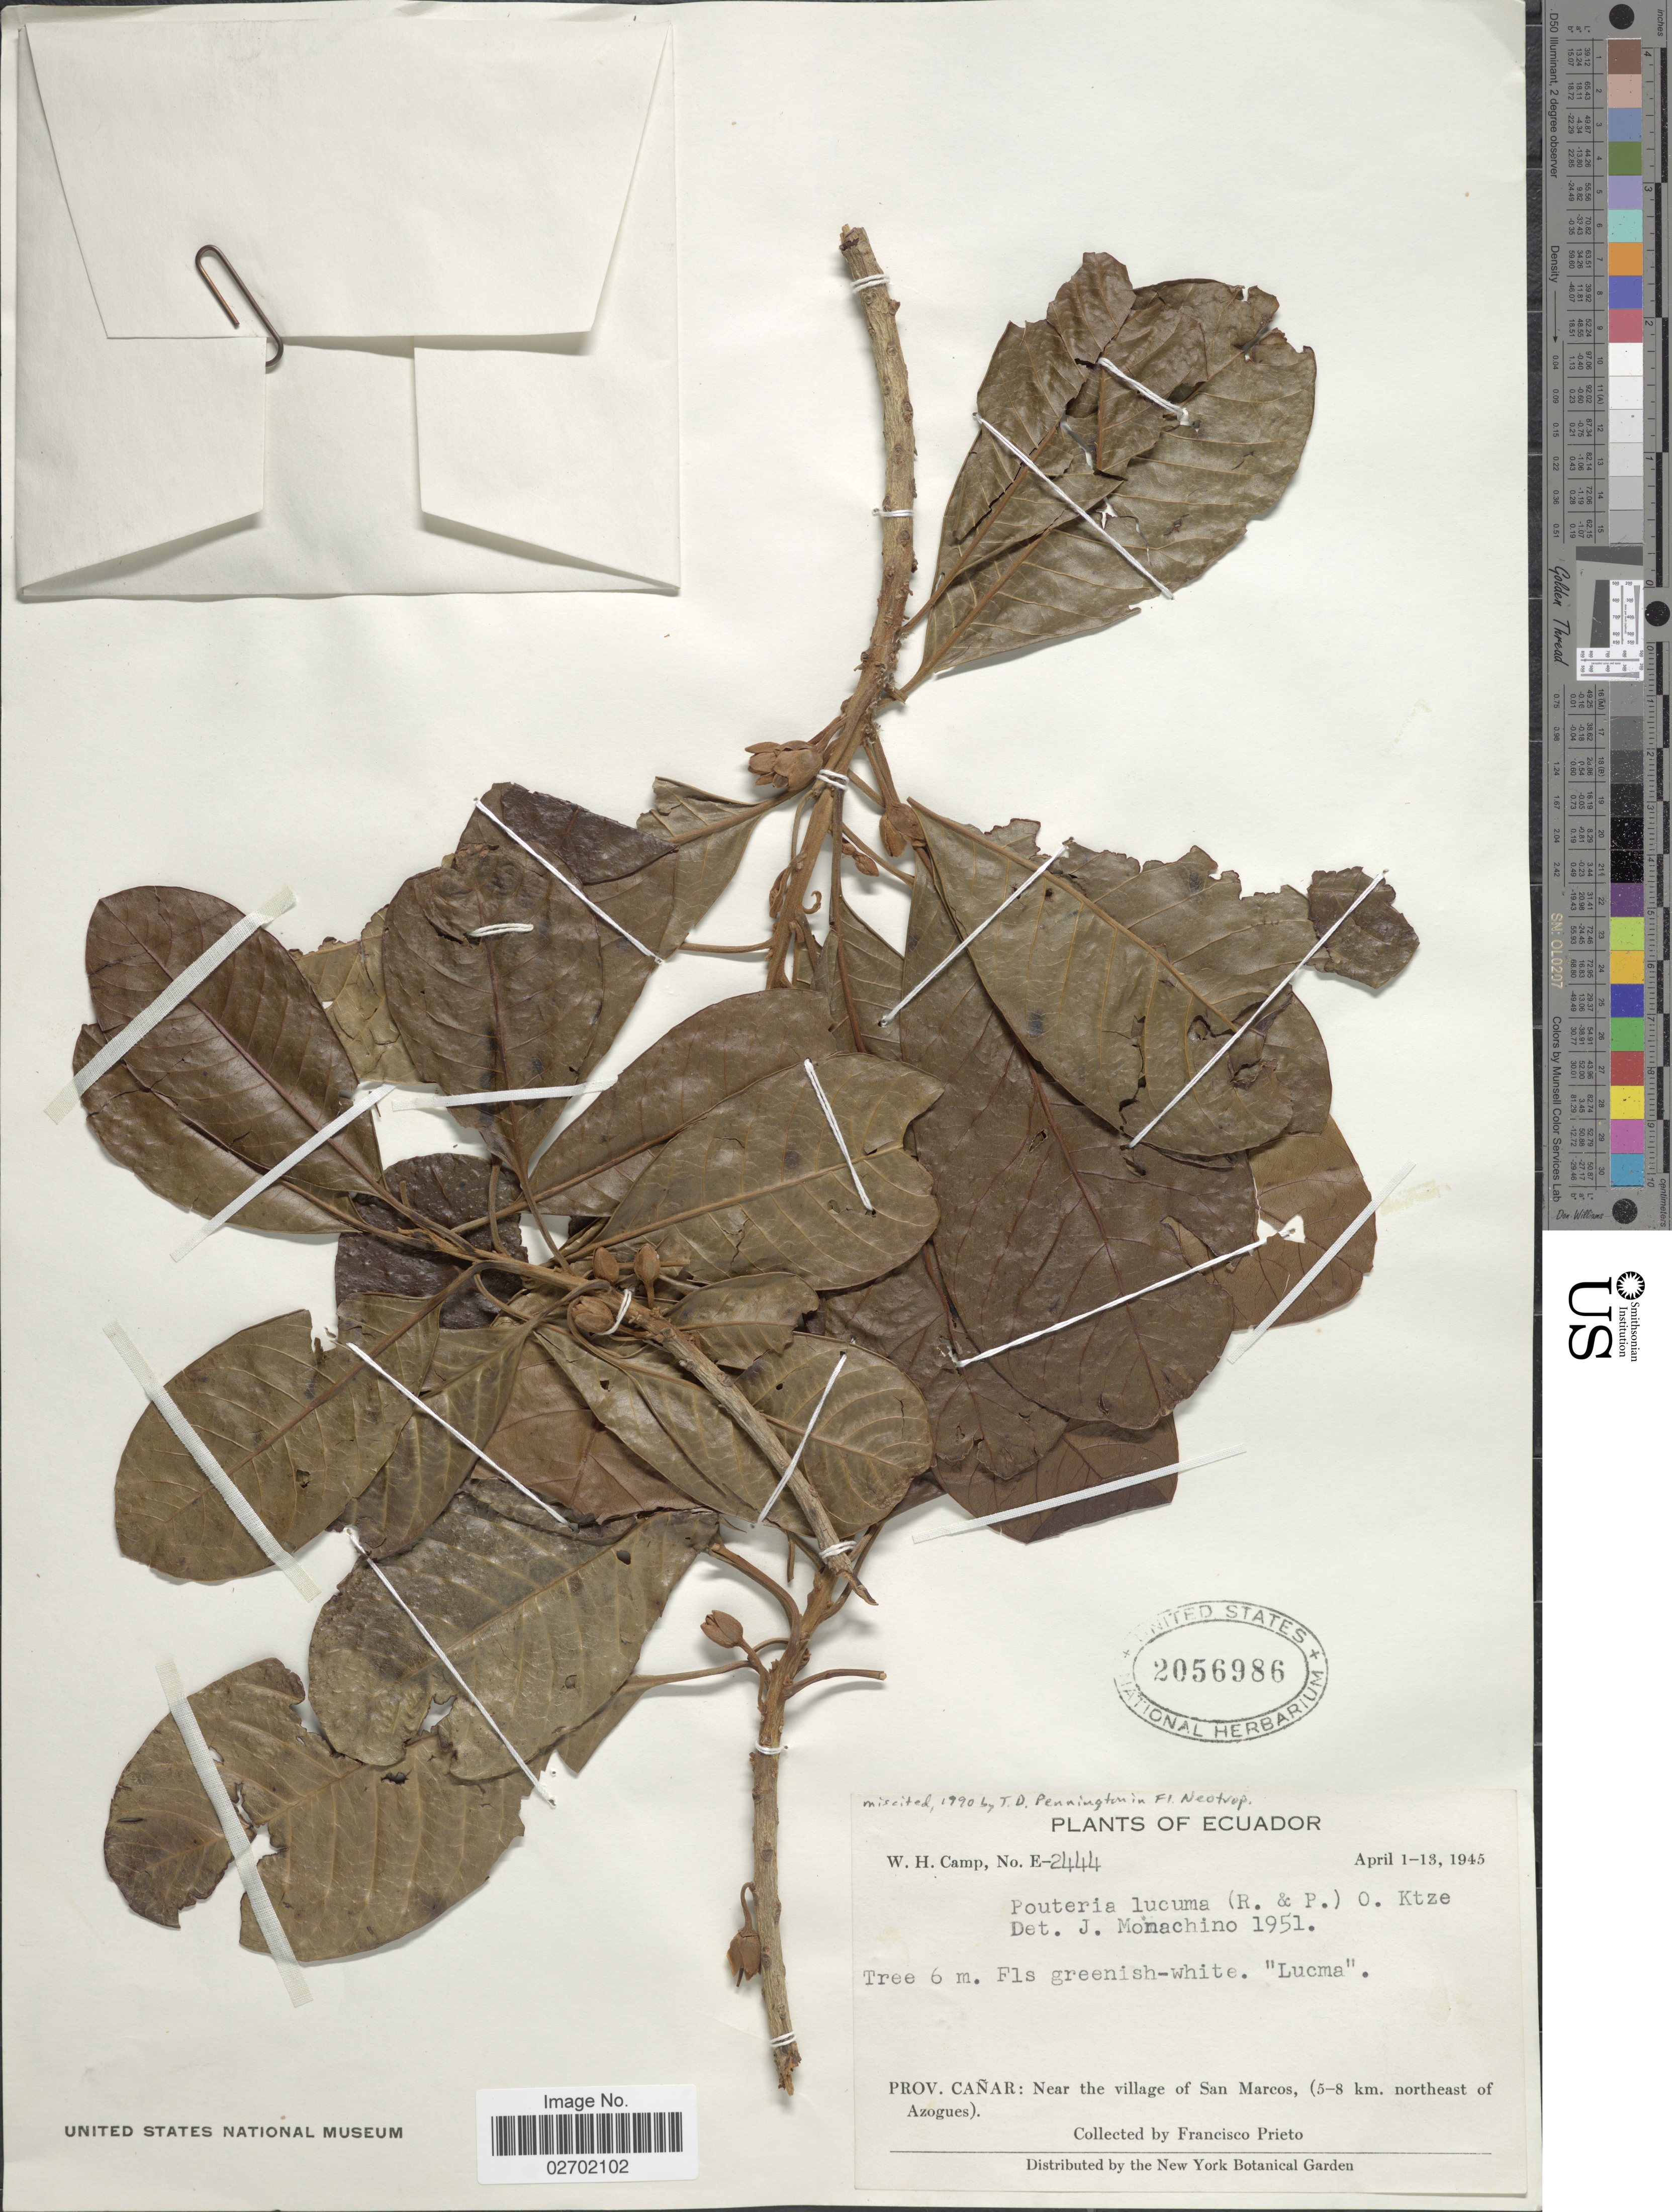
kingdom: Plantae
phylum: Tracheophyta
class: Magnoliopsida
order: Ericales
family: Sapotaceae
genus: Pouteria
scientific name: Pouteria lucuma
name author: (Ruiz & Pav.) Kuntze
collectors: F. Prieto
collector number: E-2444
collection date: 1945-04-01/1945-04-13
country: Ecuador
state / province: Cañar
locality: Near the village of San Marcos, (5-8 km northwest of Azogues)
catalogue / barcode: US 2056986